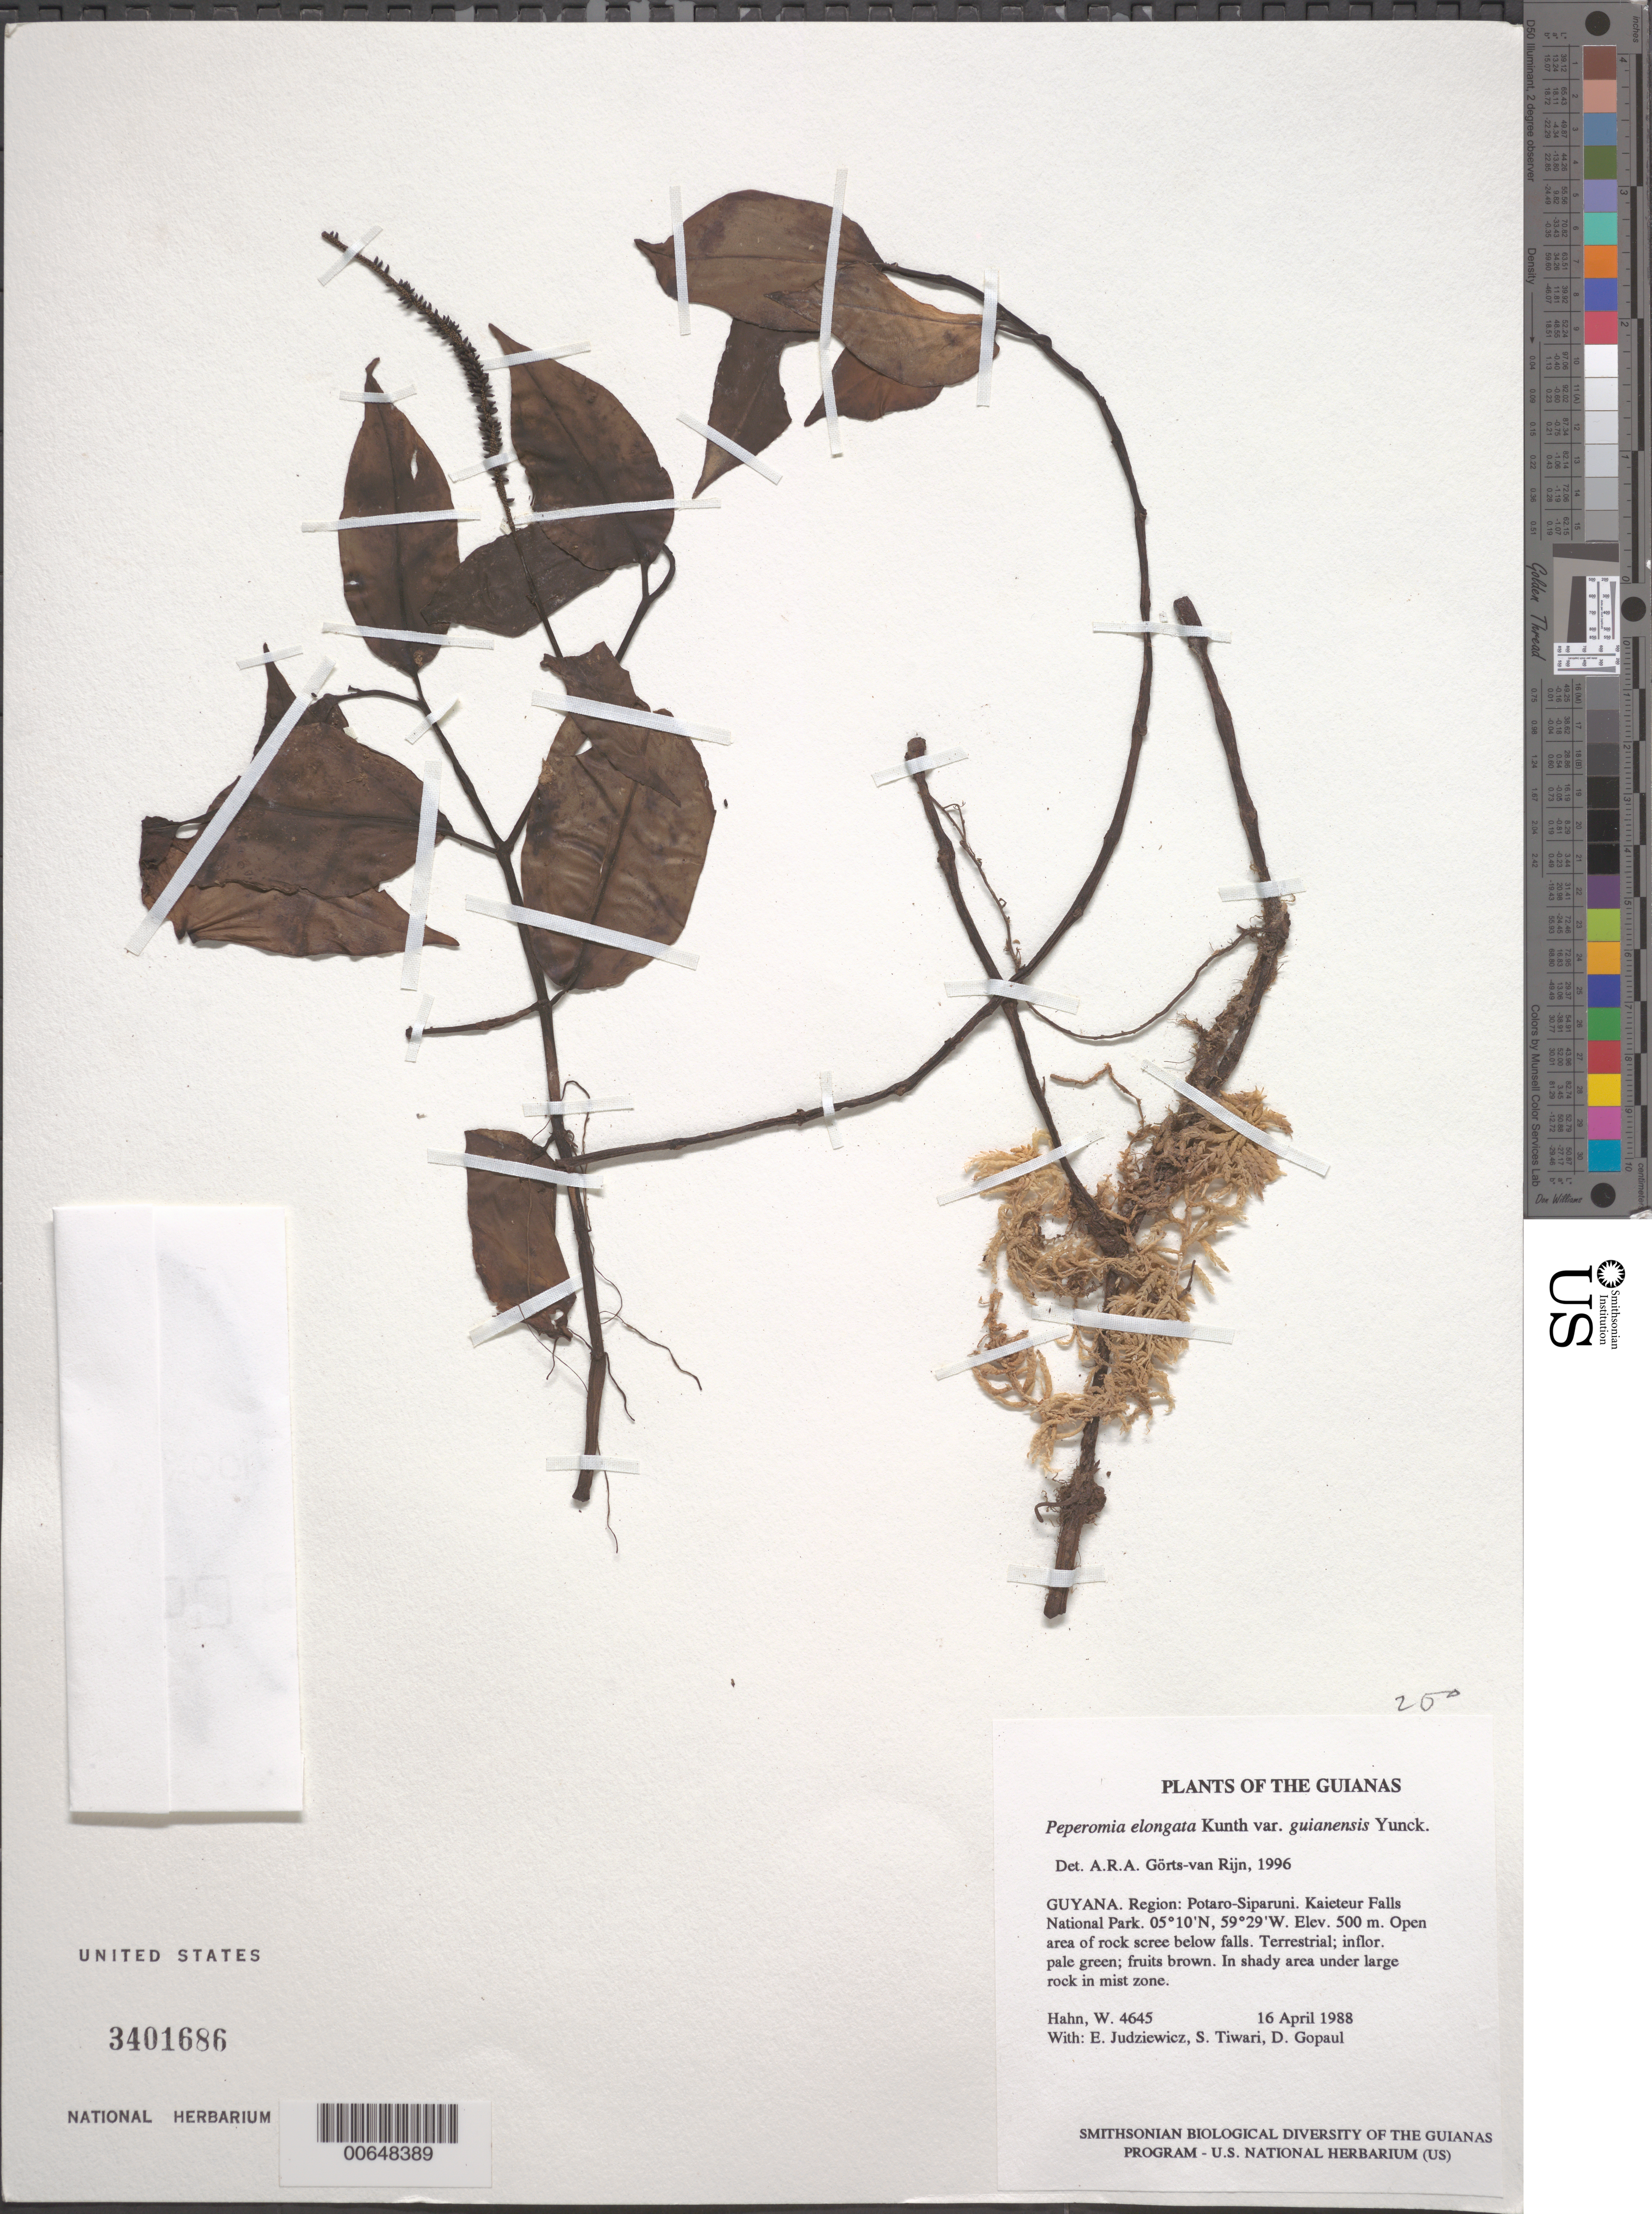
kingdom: Plantae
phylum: Tracheophyta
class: Magnoliopsida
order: Piperales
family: Piperaceae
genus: Peperomia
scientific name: Peperomia elongata var. guianensis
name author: Yunck.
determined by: Görts-van Rijn, A. R. A.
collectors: W. Hahn, E. J. Judziewicz, S. Tiwari & D. Gopaul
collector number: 4645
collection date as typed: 16 April 1988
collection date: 1988-04-16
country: Guyana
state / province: Potaro-Siparuni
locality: Kaieteur Falls National Park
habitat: Open area of rock scree below falls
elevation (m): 500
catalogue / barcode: US 3401686